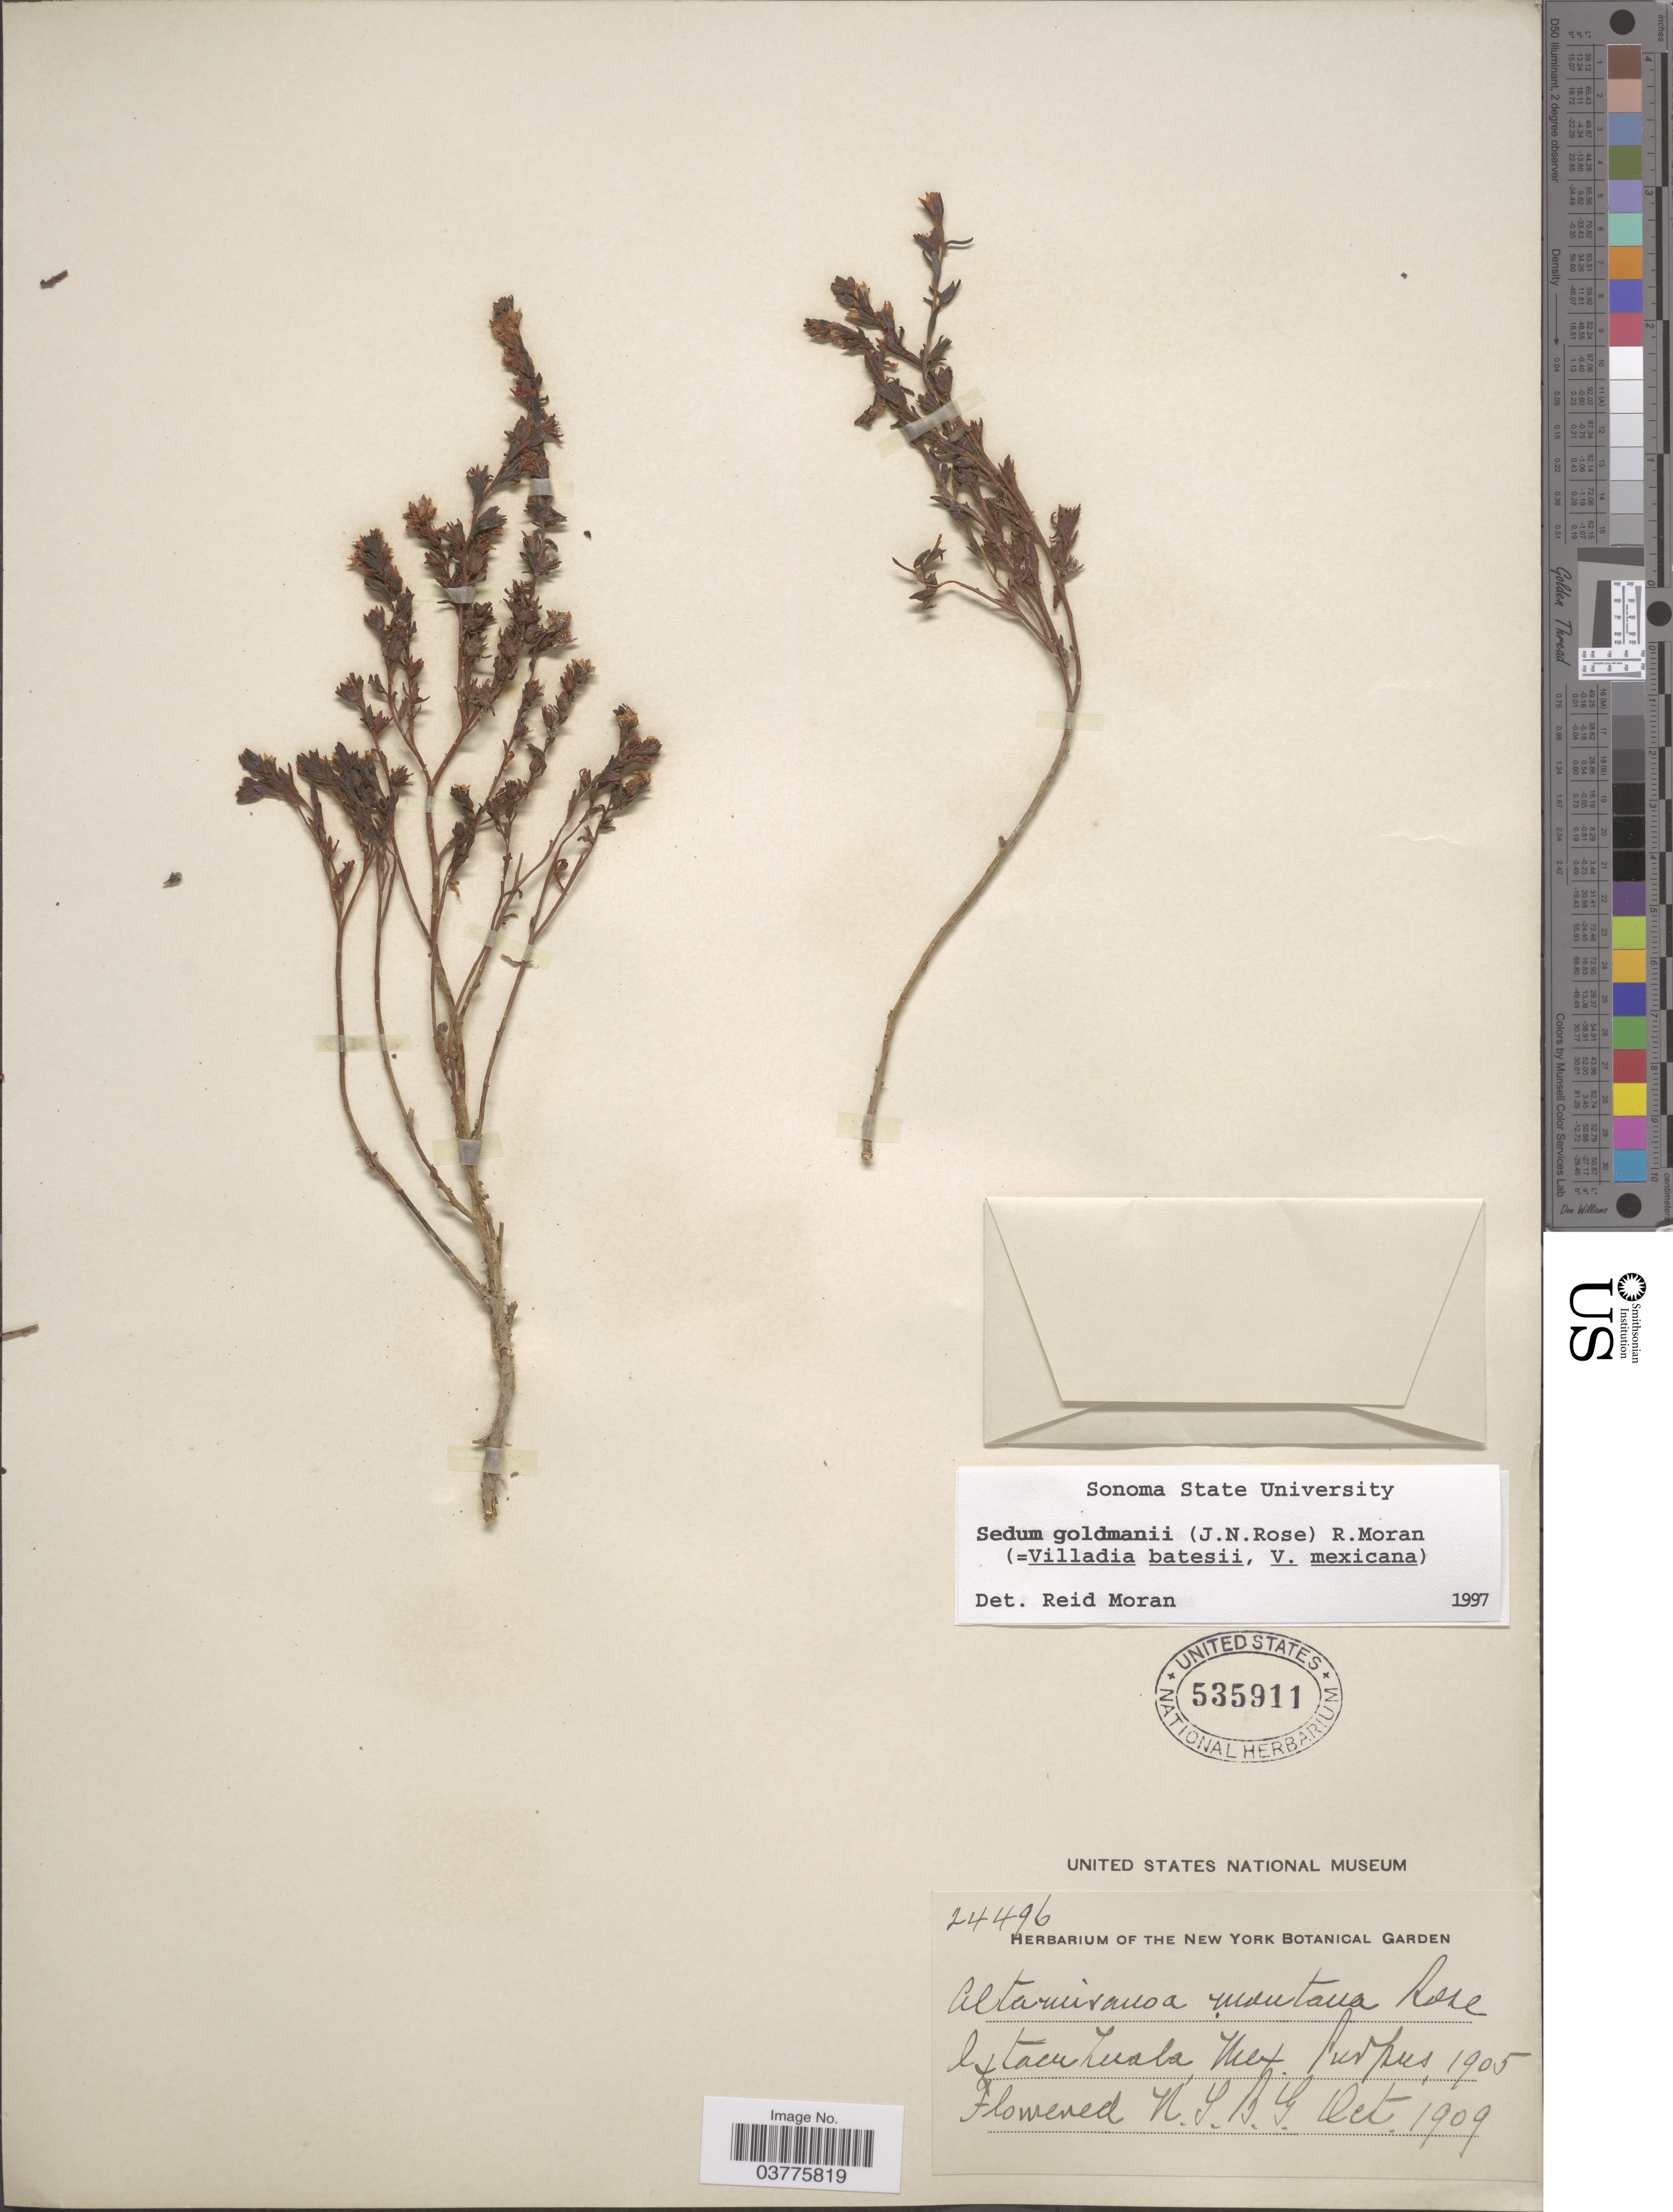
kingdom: Plantae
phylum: Tracheophyta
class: Magnoliopsida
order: Saxifragales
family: Crassulaceae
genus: Sedum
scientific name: Sedum goldmanii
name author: (Rose) Moran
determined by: Moran, R. V.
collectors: -- Purpus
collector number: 24496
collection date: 1905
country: Mexico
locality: Ixtacu Luala.*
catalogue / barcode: US 535911